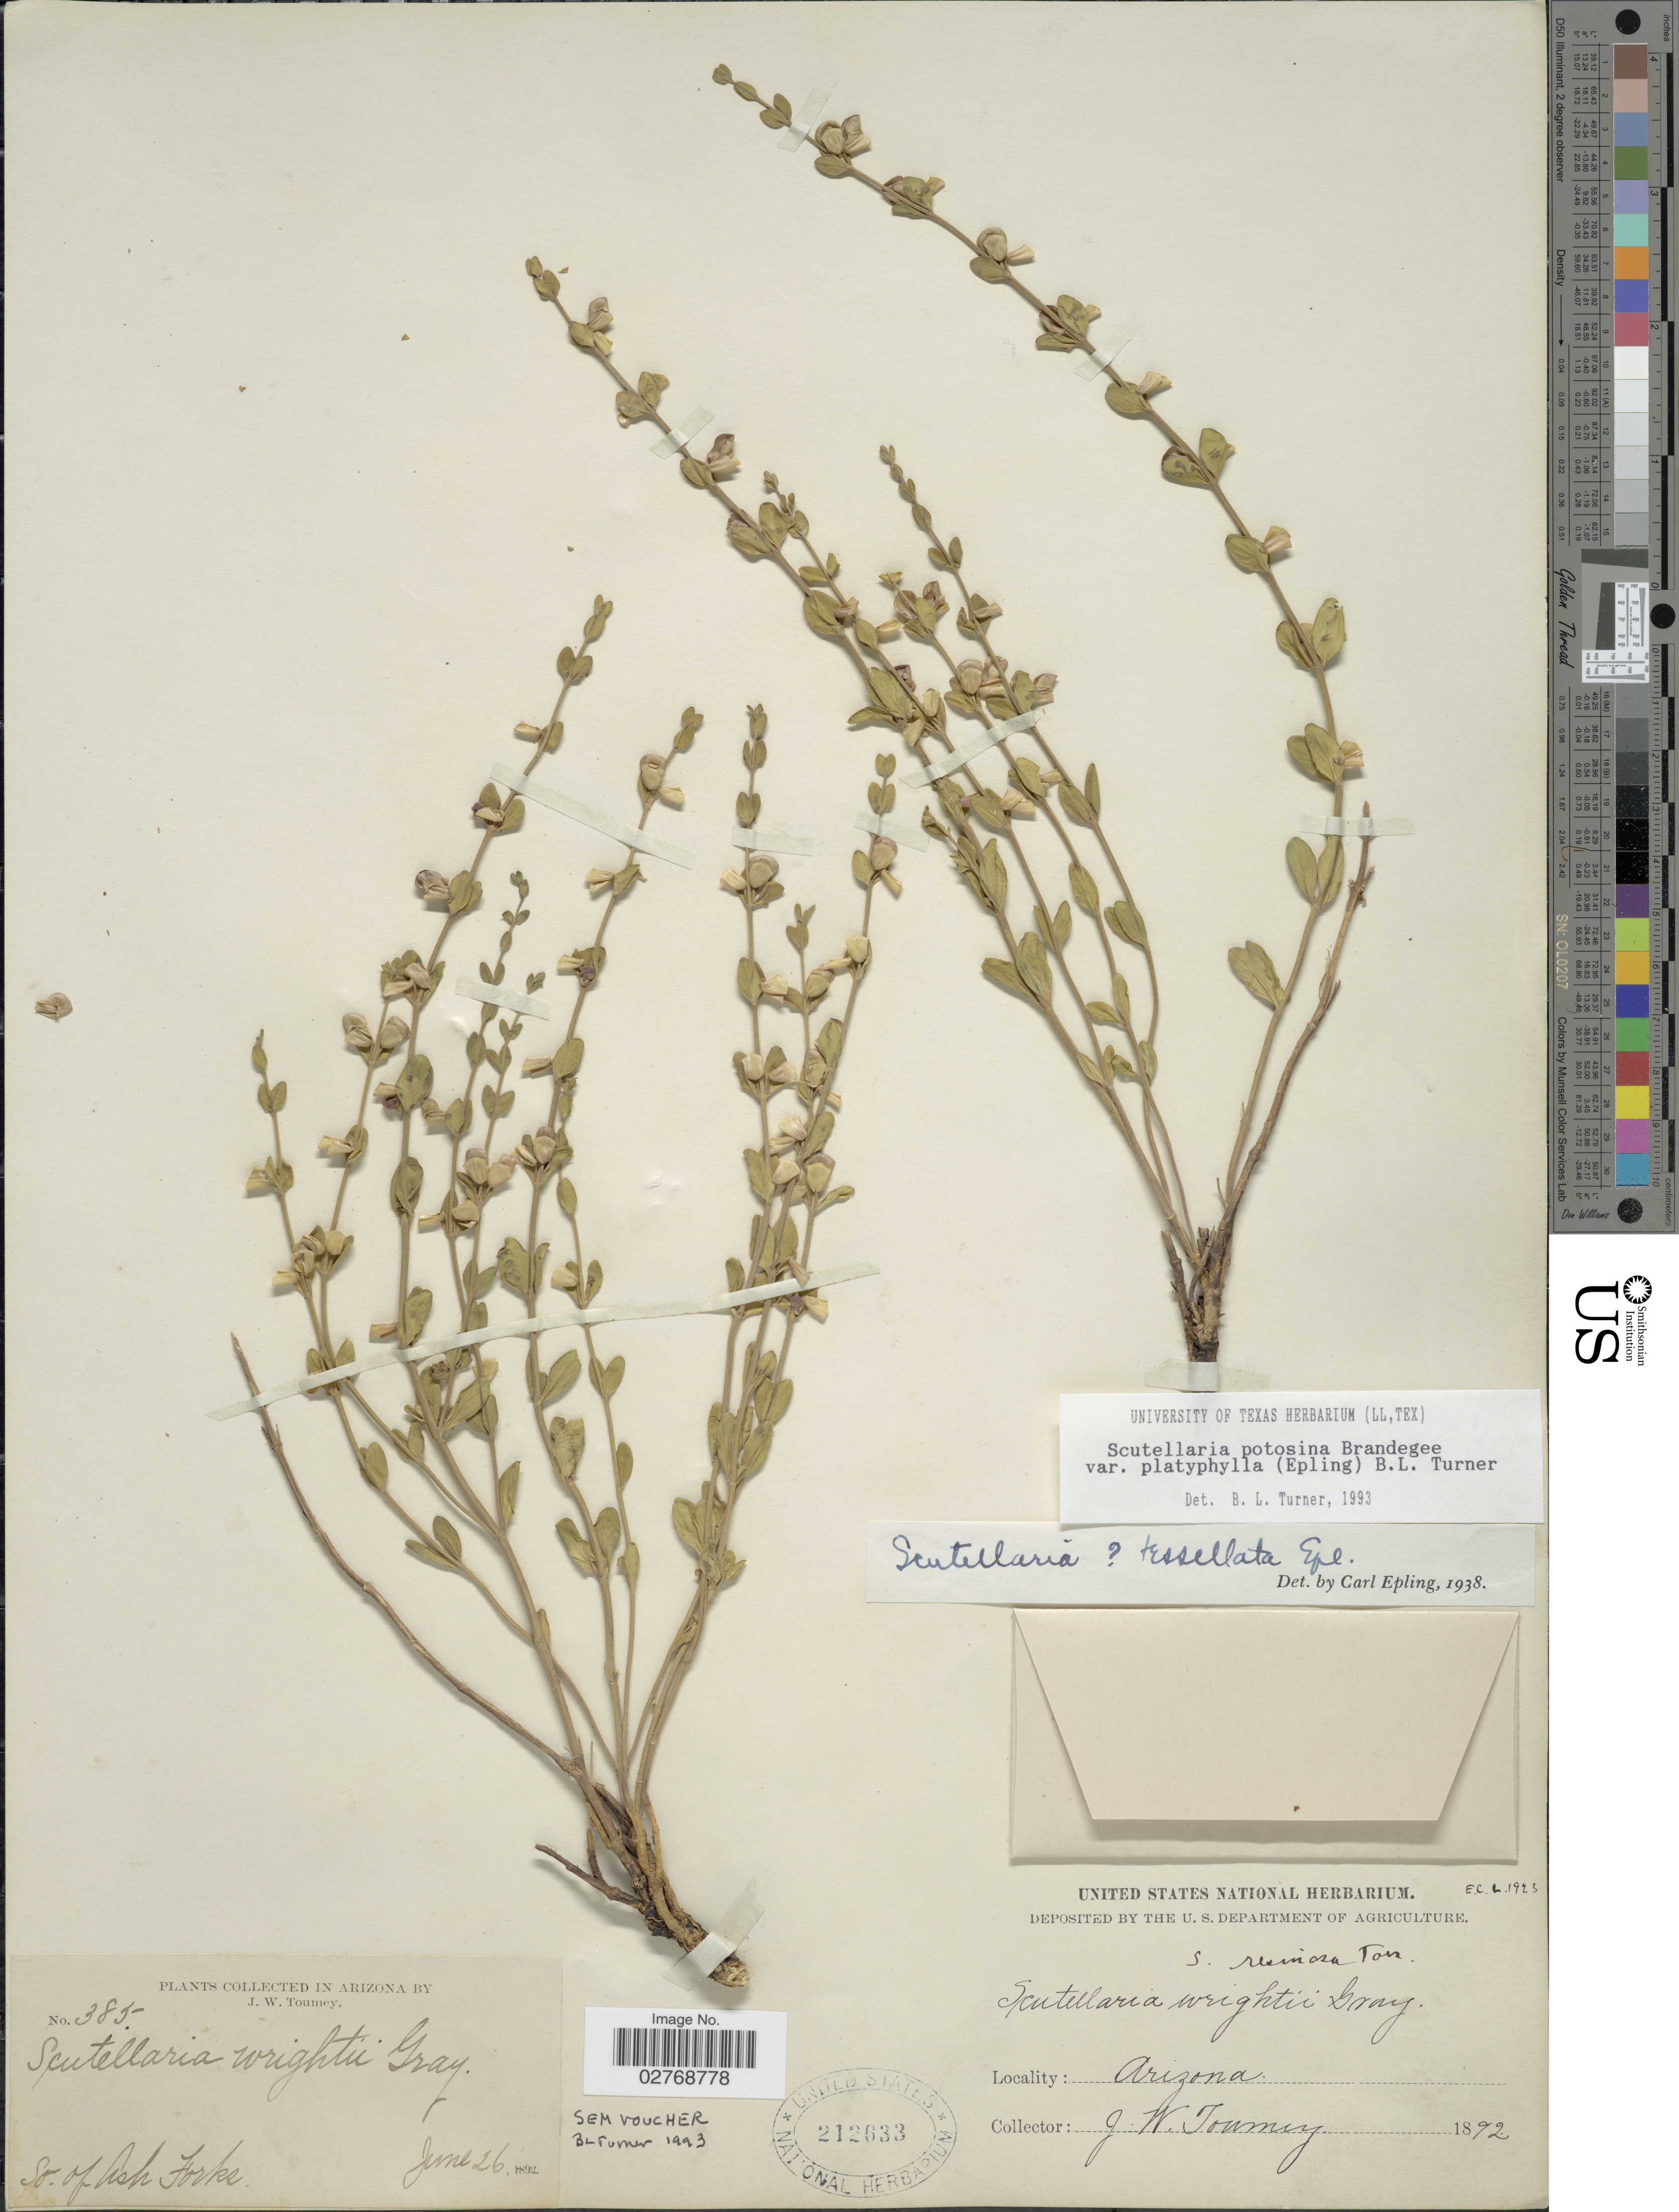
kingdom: Plantae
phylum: Tracheophyta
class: Magnoliopsida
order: Lamiales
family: Lamiaceae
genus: Scutellaria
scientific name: Scutellaria potosina var. platyphylla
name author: (Epling) B.L. Turner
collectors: J. W. Toumey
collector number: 385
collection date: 1892-06-26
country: United States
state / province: Arizona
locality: So. of Ash Forks.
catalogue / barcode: US 212633